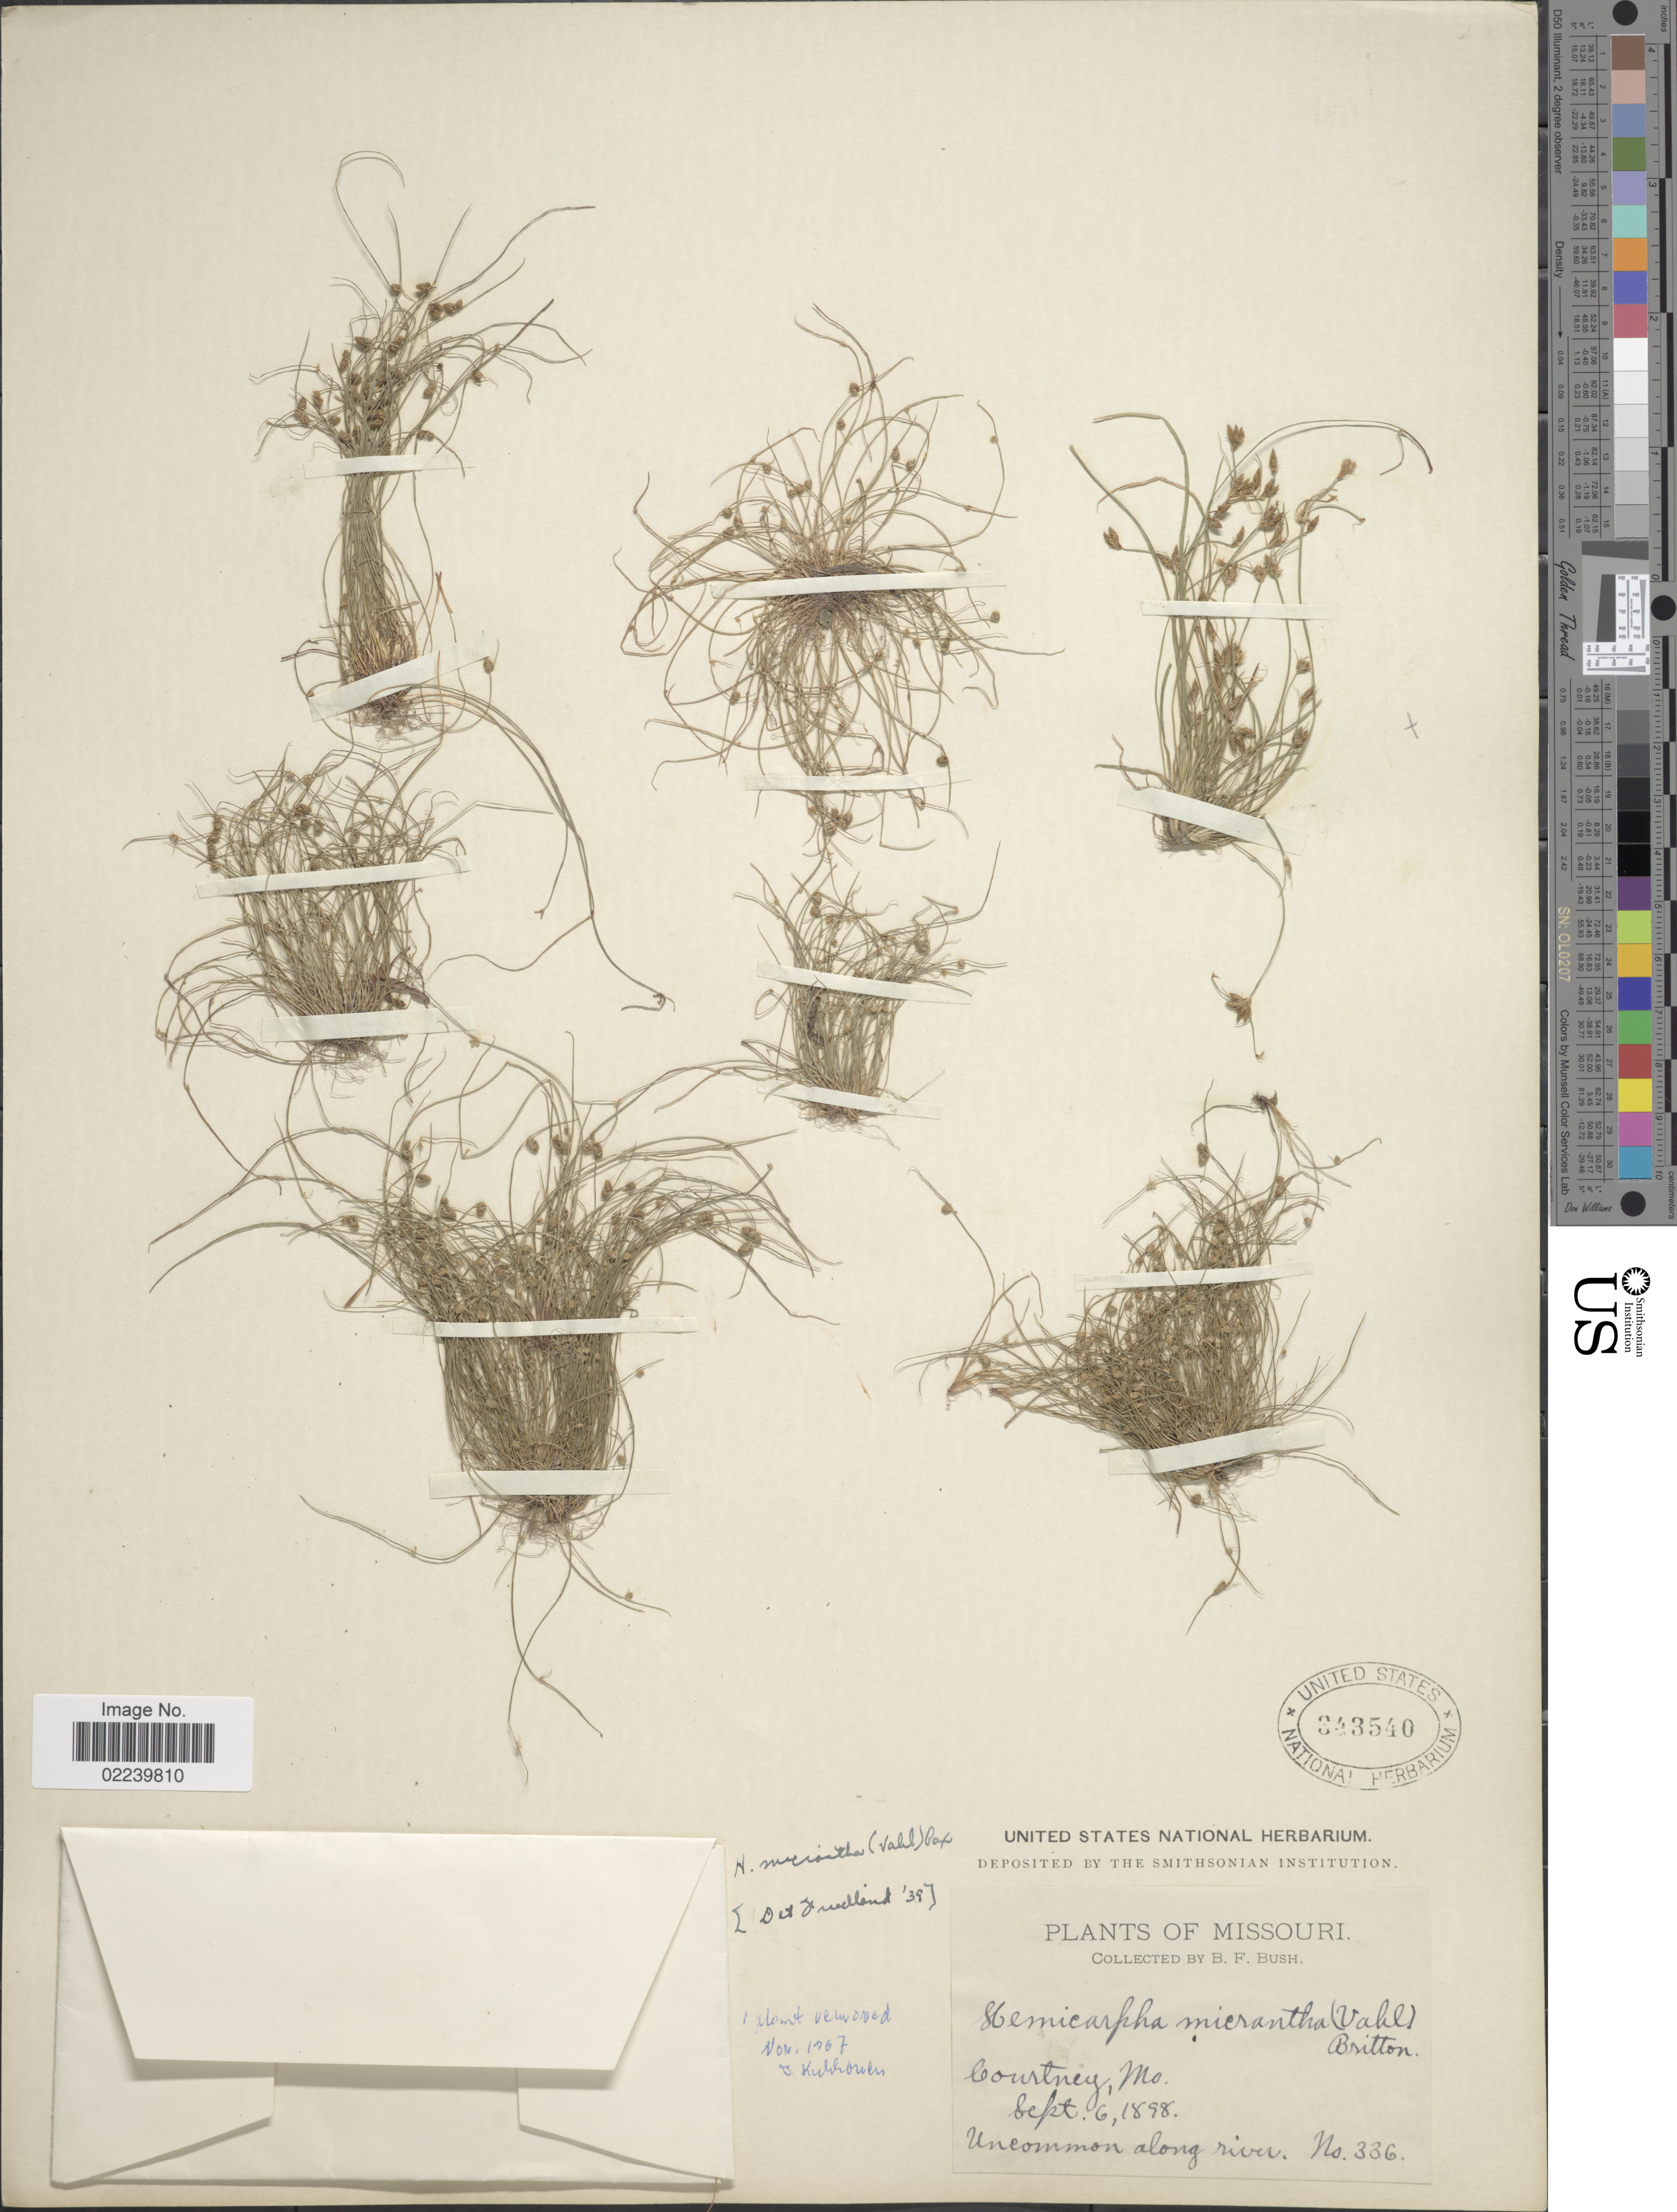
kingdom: Plantae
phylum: Tracheophyta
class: Liliopsida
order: Poales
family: Cyperaceae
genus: Cyperus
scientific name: Cyperus subsquarrosus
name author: (Muhl.) Bauters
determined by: Strong, M. T., (US), Smithsonian Institution - National Museum of Natural History (UNITED STATES)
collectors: B. F. Bush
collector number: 336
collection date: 1898-09-06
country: United States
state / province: Missouri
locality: Courtney, Mo.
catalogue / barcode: US 343540